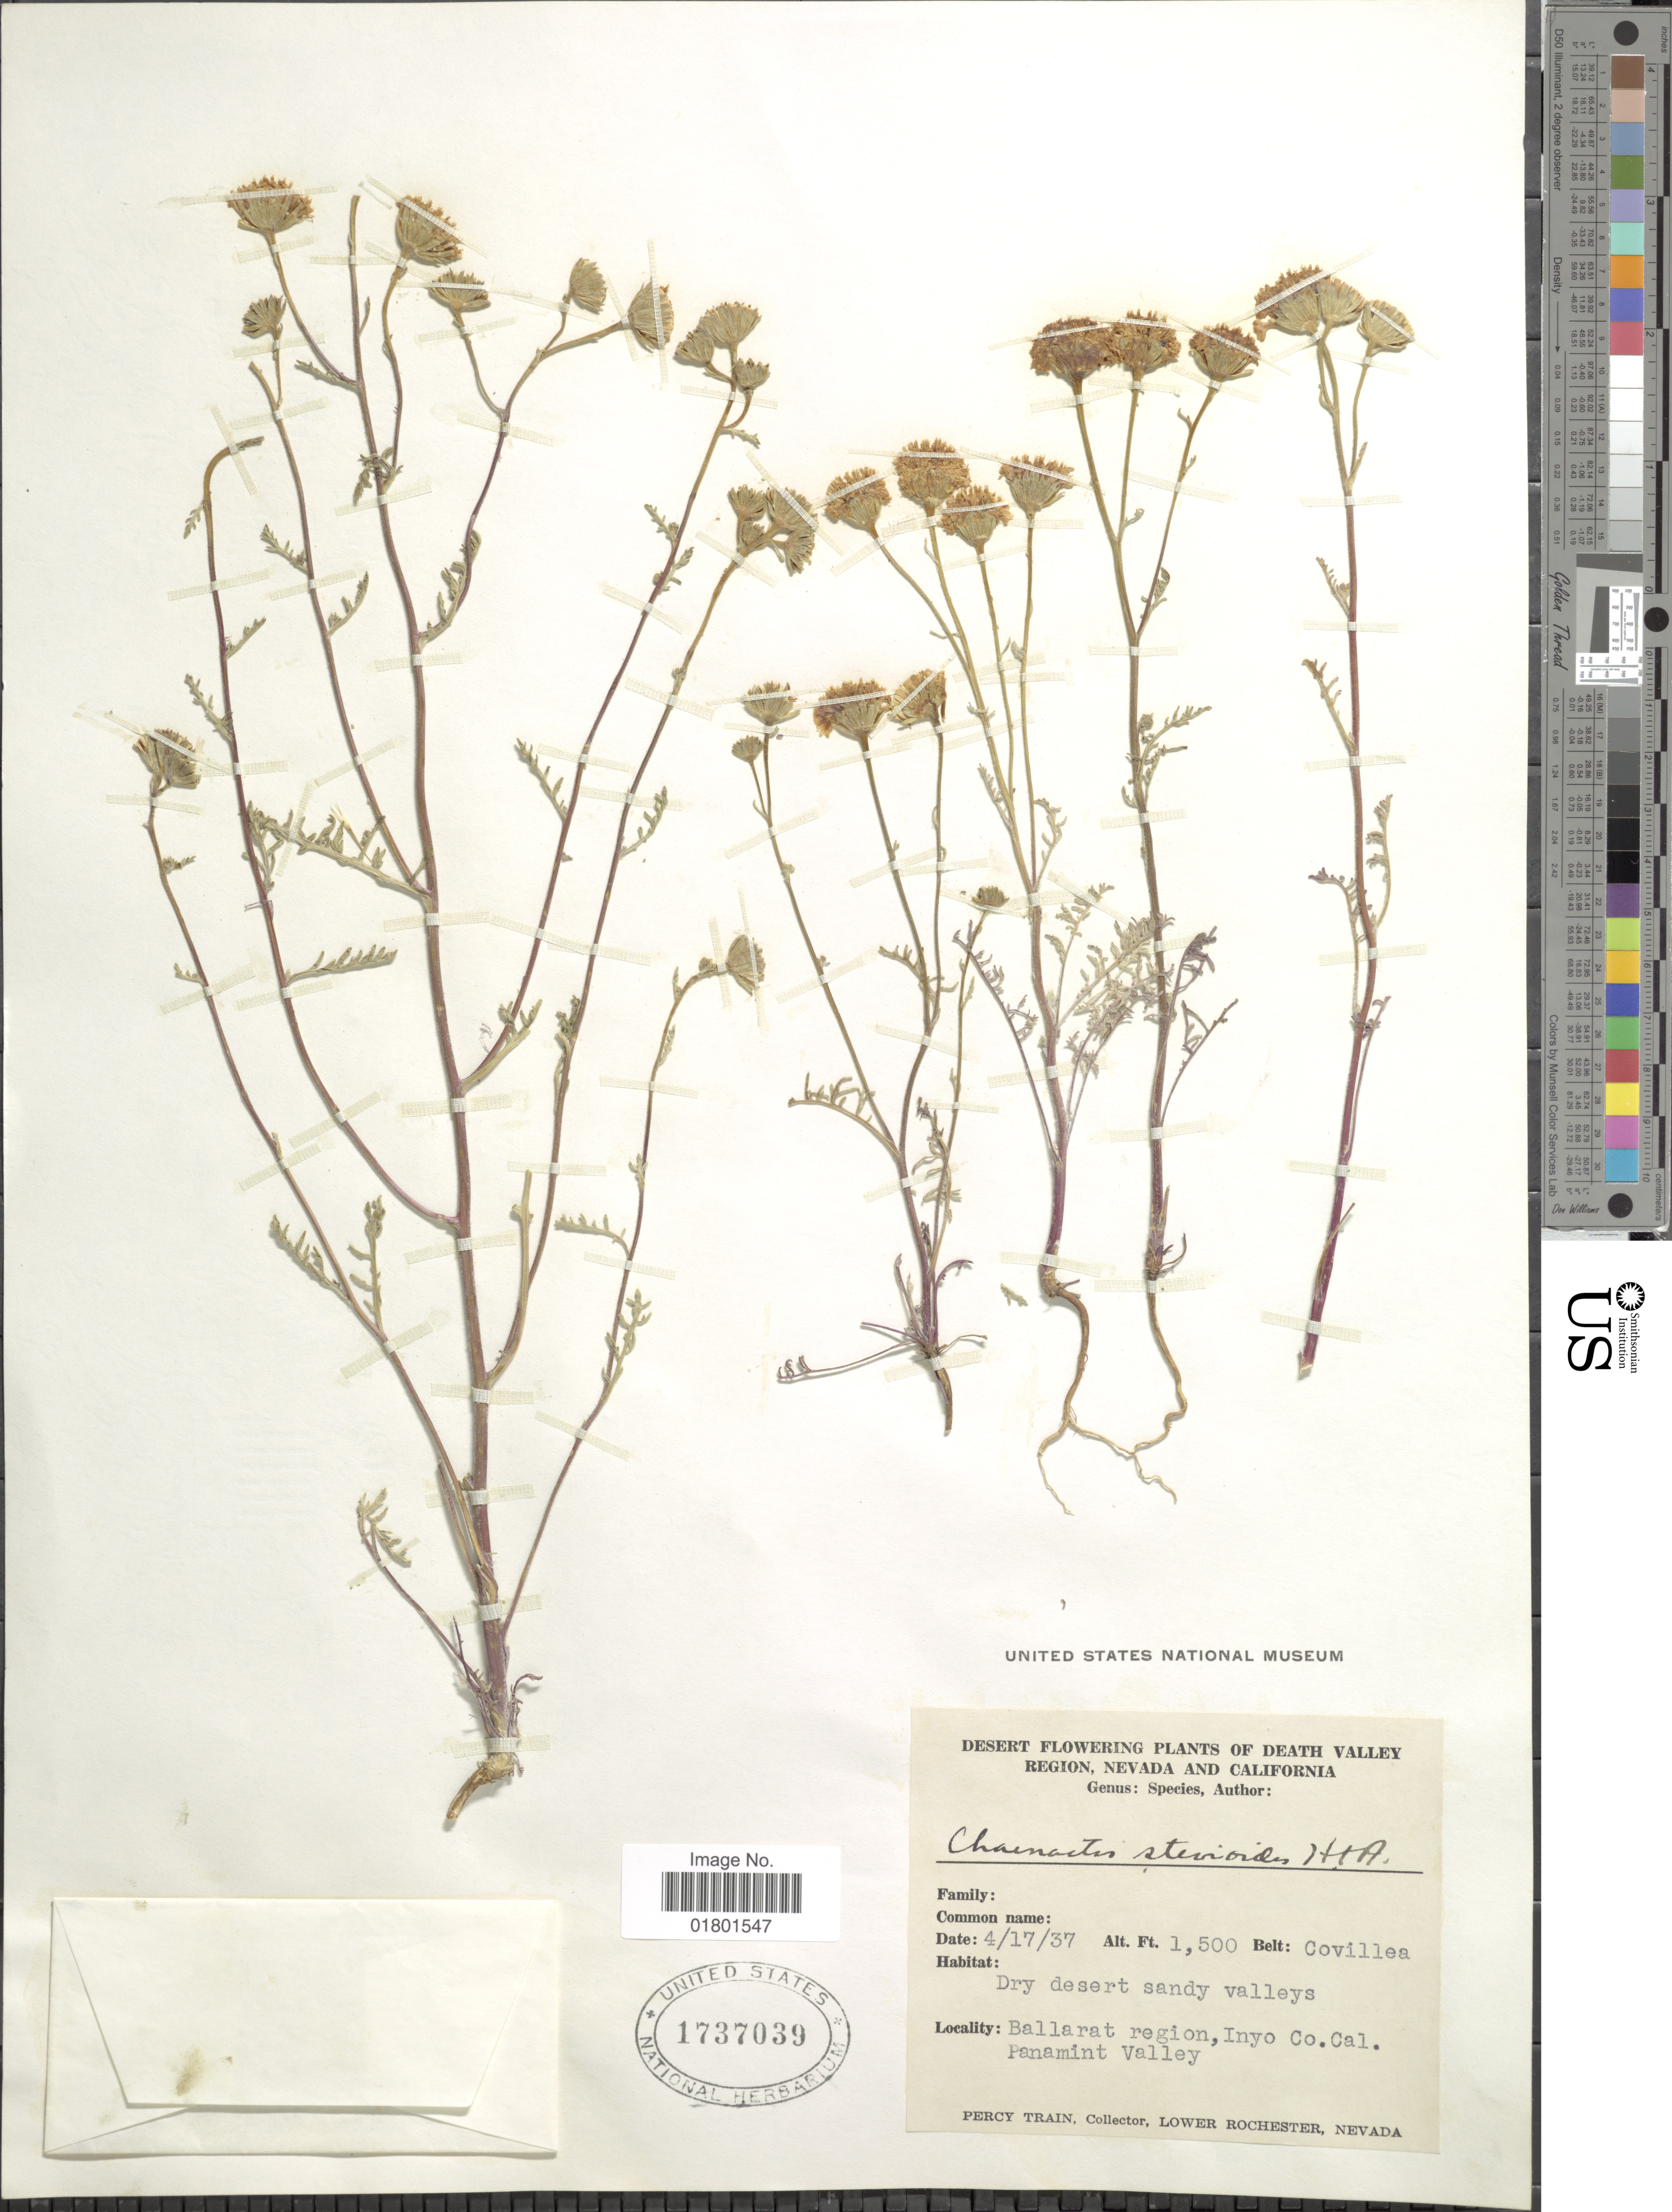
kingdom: Plantae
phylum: Tracheophyta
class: Magnoliopsida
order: Asterales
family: Asteraceae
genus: Chaenactis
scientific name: Chaenactis stevioides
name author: Hook. & Arn.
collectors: P. Train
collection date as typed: Transcribed d/m/y: 17/4/37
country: United States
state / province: California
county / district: Inyo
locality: Ballarat region, Inyo Co., Cal., Panamint Valley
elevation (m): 457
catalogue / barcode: US 1737039